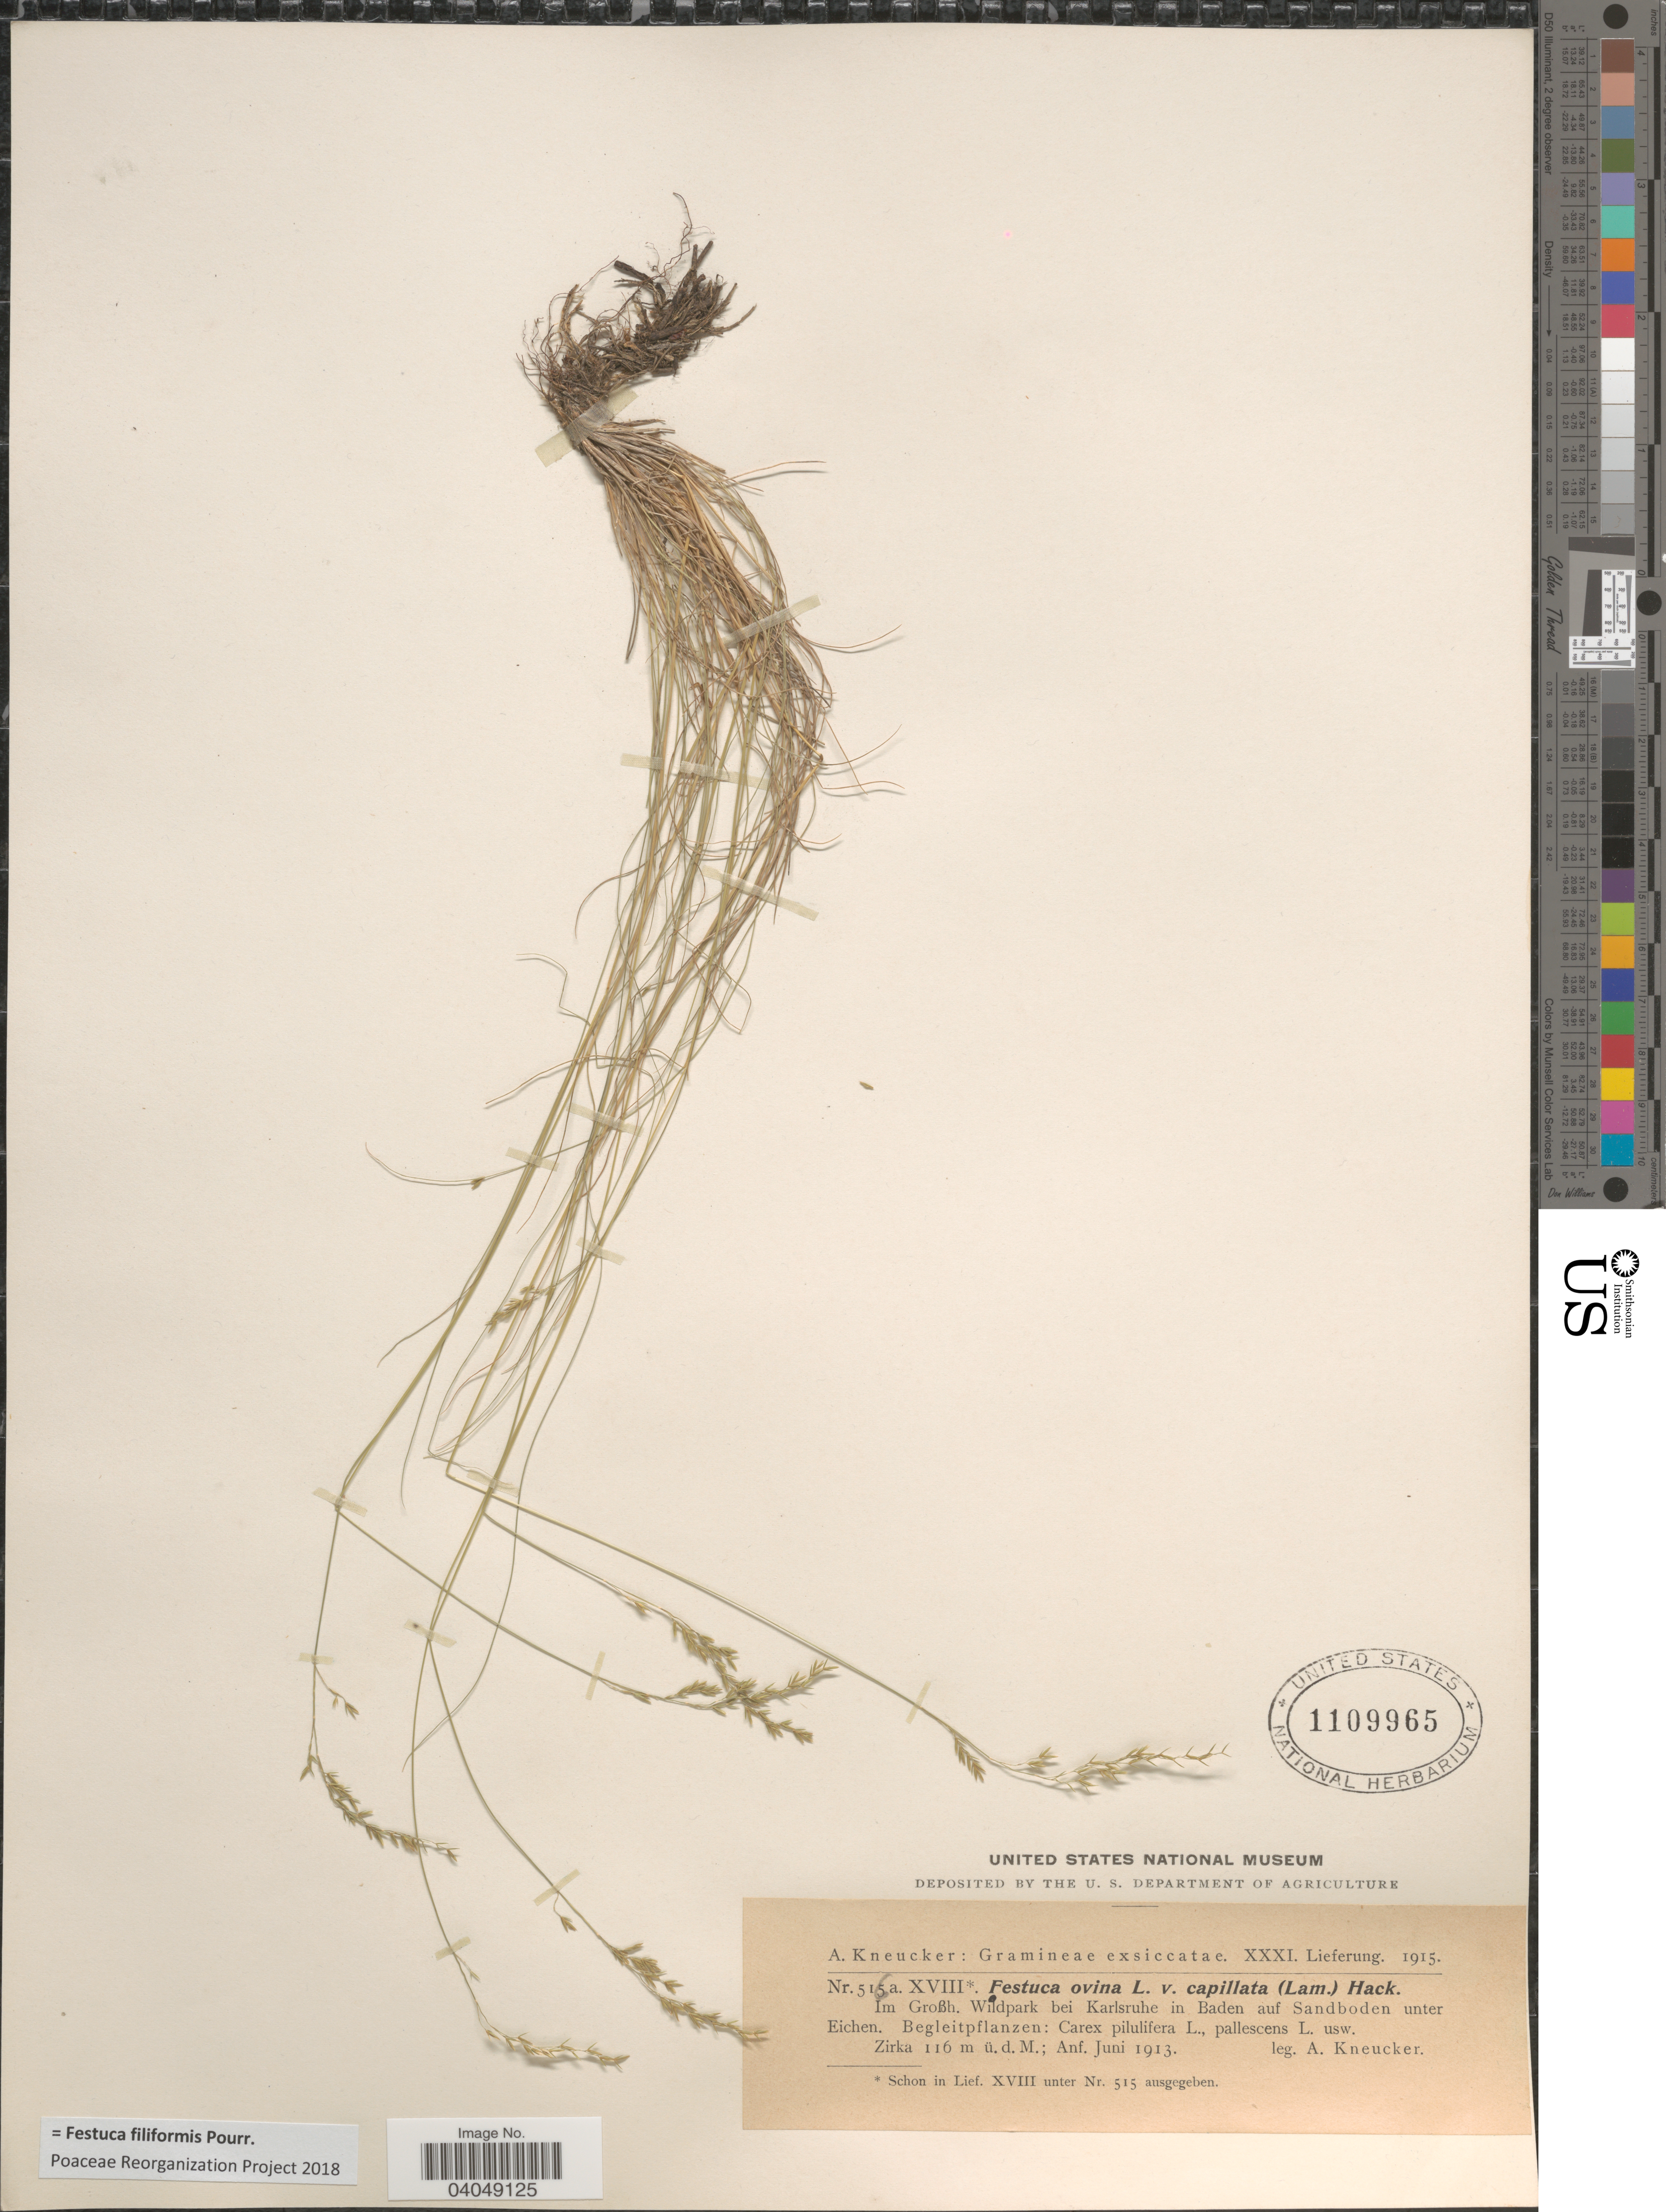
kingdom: Plantae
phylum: Tracheophyta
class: Liliopsida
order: Poales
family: Poaceae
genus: Festuca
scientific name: Festuca filiformis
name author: Pourr.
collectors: A. Kneucker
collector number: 516a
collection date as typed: Anf. Juni 1913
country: Germany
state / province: Baden-Württemberg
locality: Im Großh. Wildpark bei Karlsruhe in Baden auf Sandboden unter Eichen.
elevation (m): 116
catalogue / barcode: US 1109965